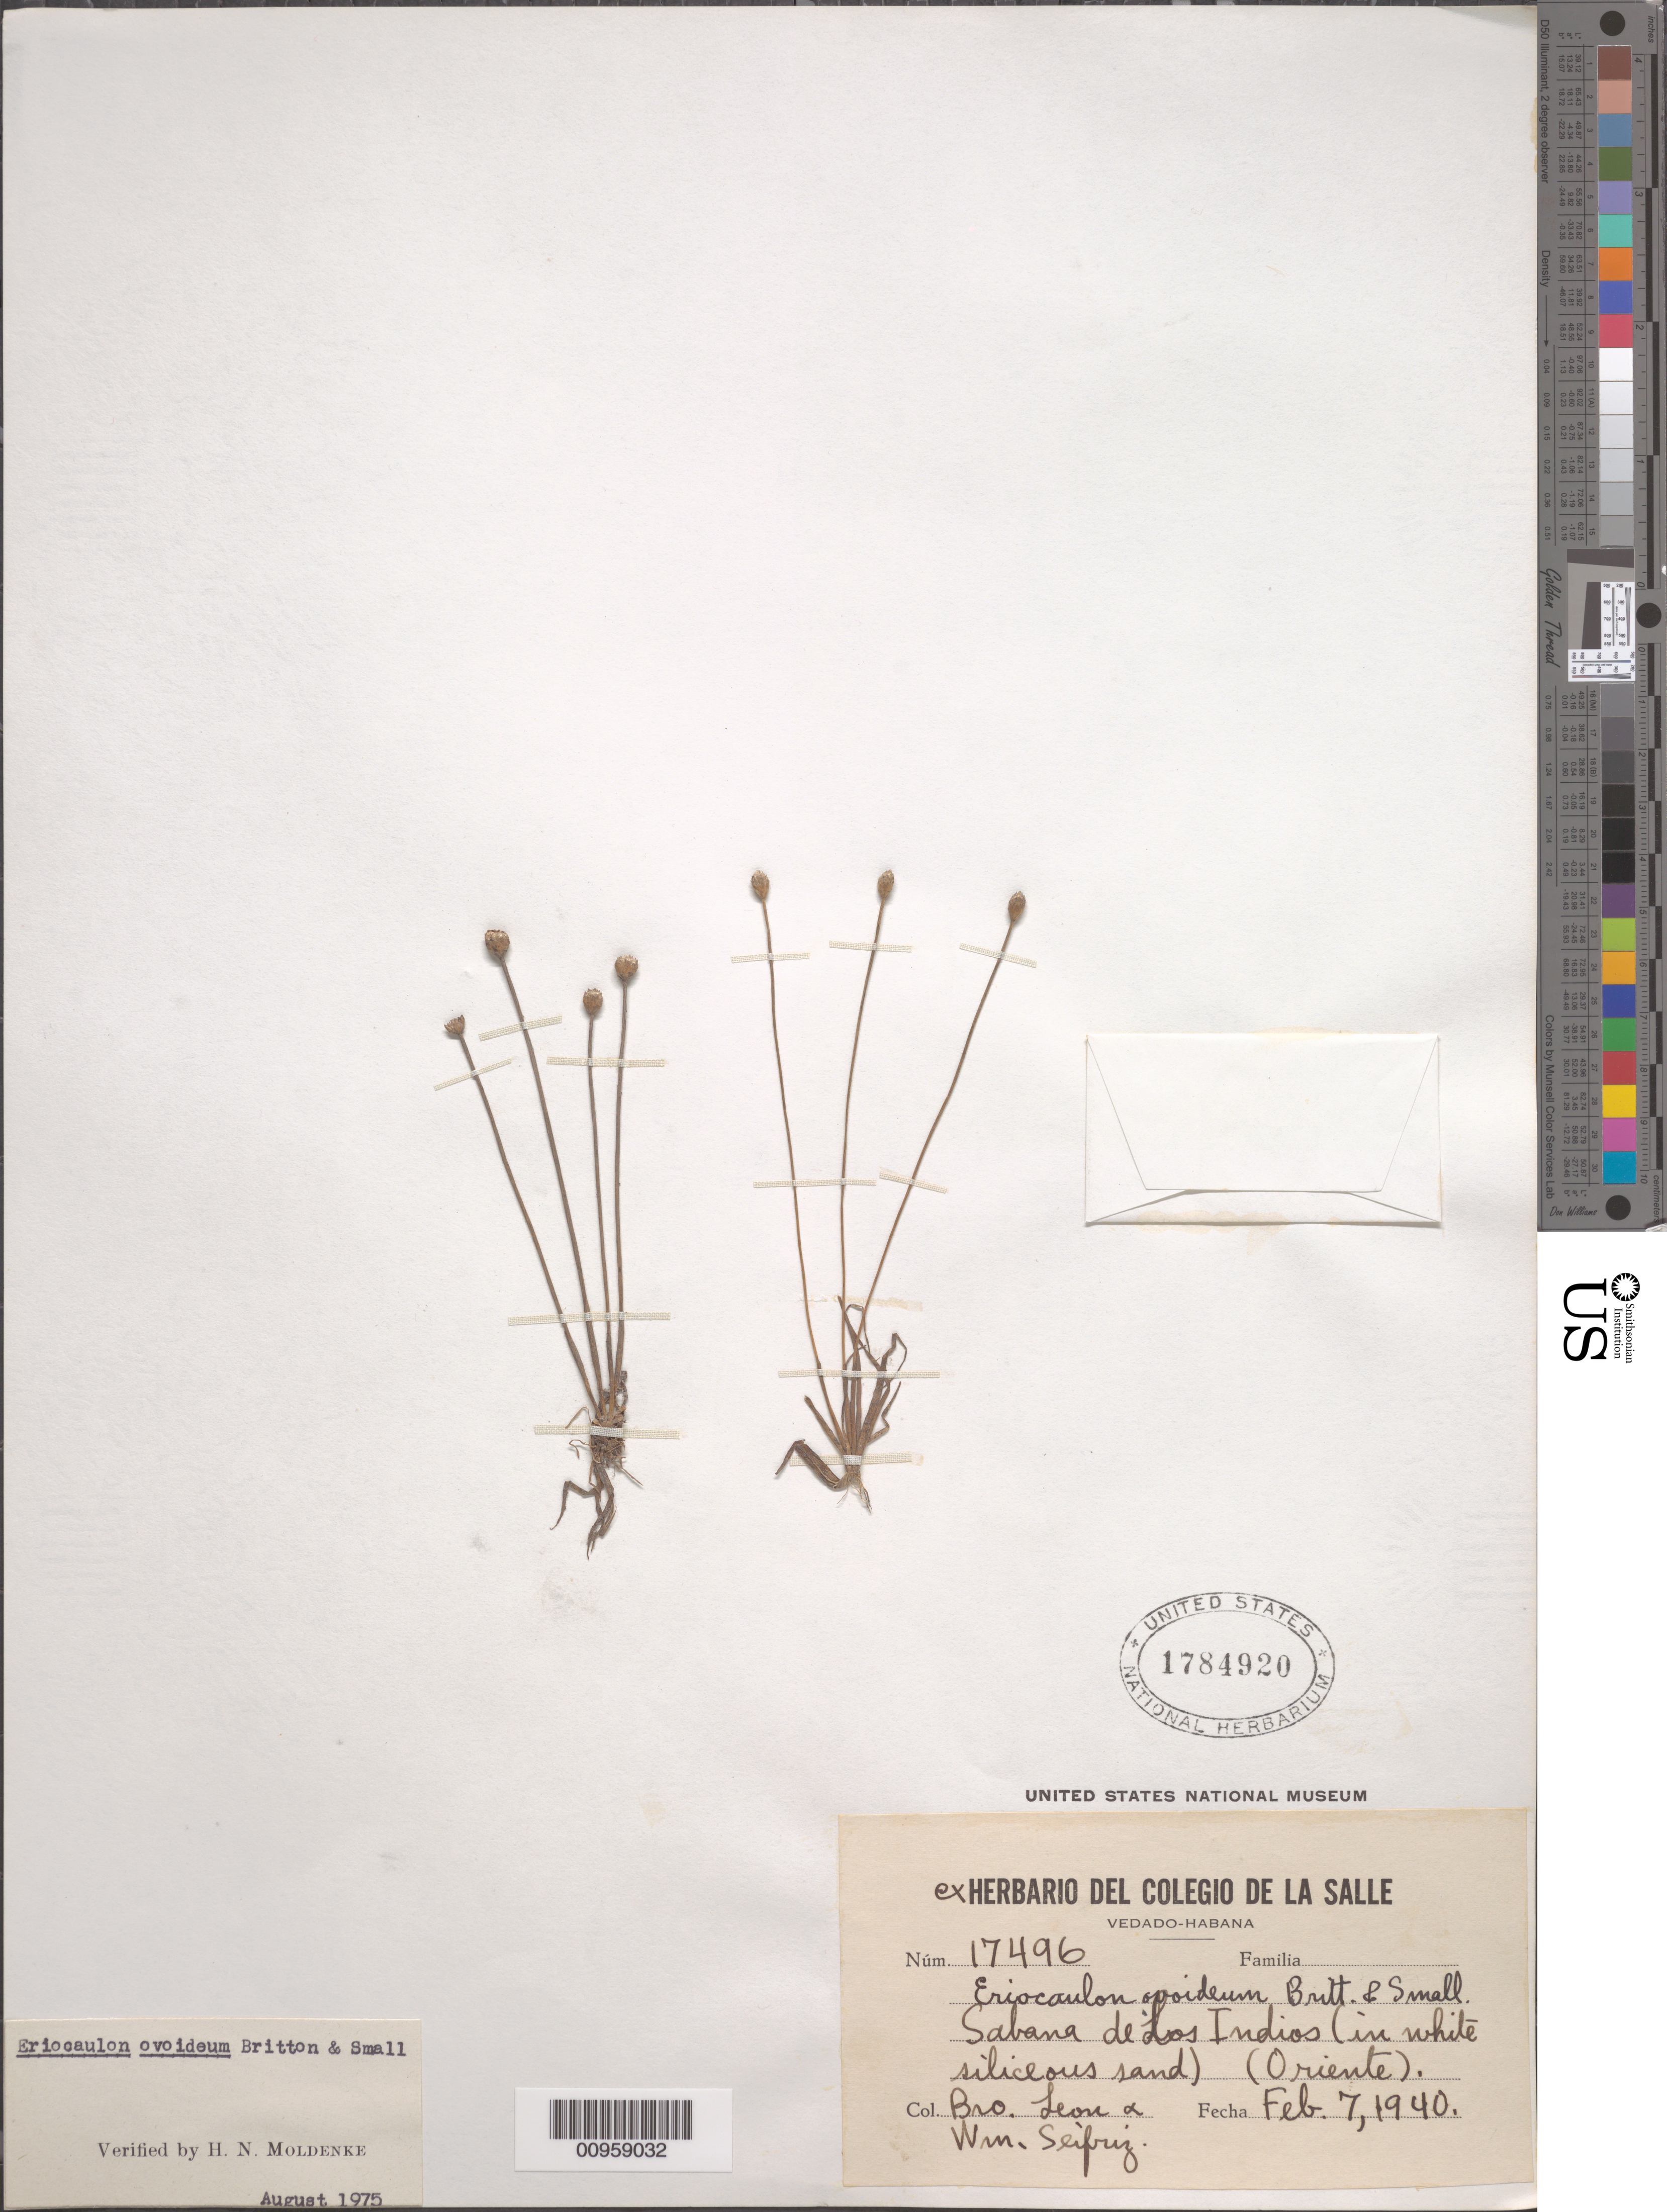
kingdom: Plantae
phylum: Tracheophyta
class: Liliopsida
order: Poales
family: Eriocaulaceae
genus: Eriocaulon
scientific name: Eriocaulon ovoideum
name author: Britton & Small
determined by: Moldenke, H. N.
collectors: Bro. León & W. Seifriz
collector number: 17496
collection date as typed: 07 Feb 1940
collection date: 1940-02-07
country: Cuba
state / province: Oriente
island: Cuba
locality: Sabana de Los Indios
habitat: In white silicious sand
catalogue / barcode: US 1784920